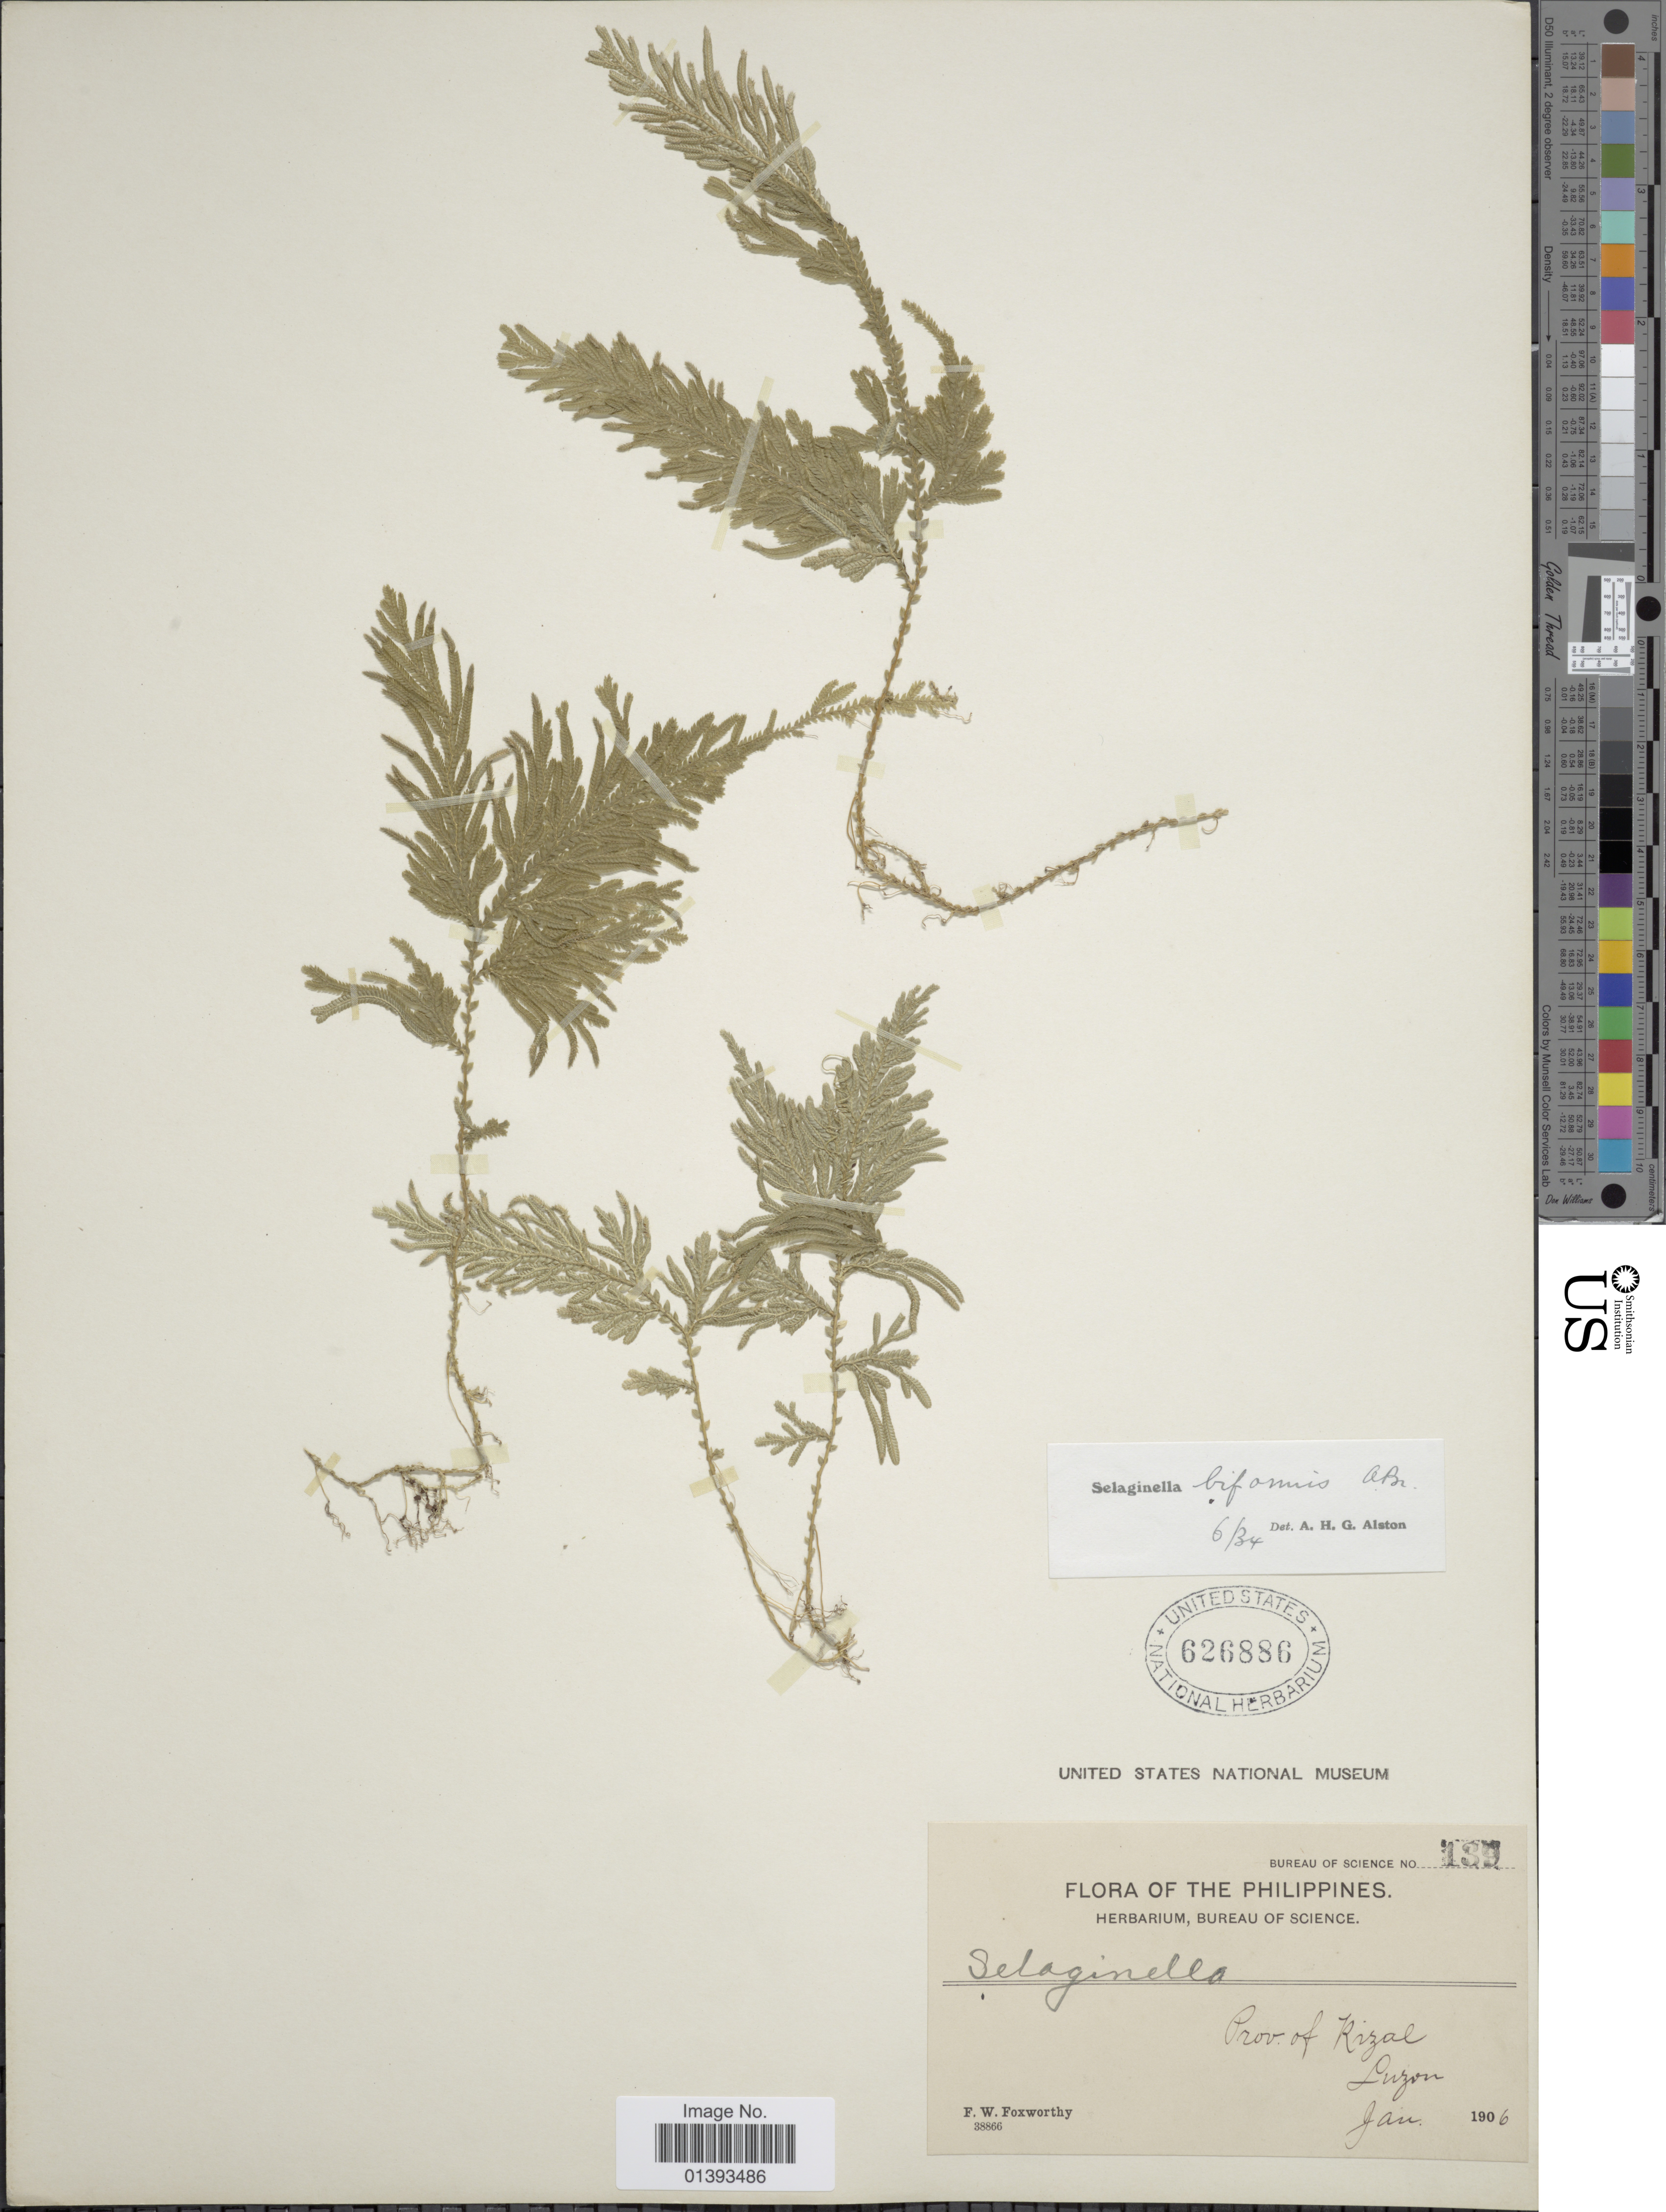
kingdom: Plantae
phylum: Tracheophyta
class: Lycopodiopsida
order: Selaginellales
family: Selaginellaceae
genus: Selaginella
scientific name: Selaginella biformis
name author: A. Braun ex Kuhn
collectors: F. W. Foxworthy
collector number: Bureau of Science 139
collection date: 1906-01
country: Philippines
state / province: Central Luzon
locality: Prov. of Rizal, Luzon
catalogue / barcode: US 626886